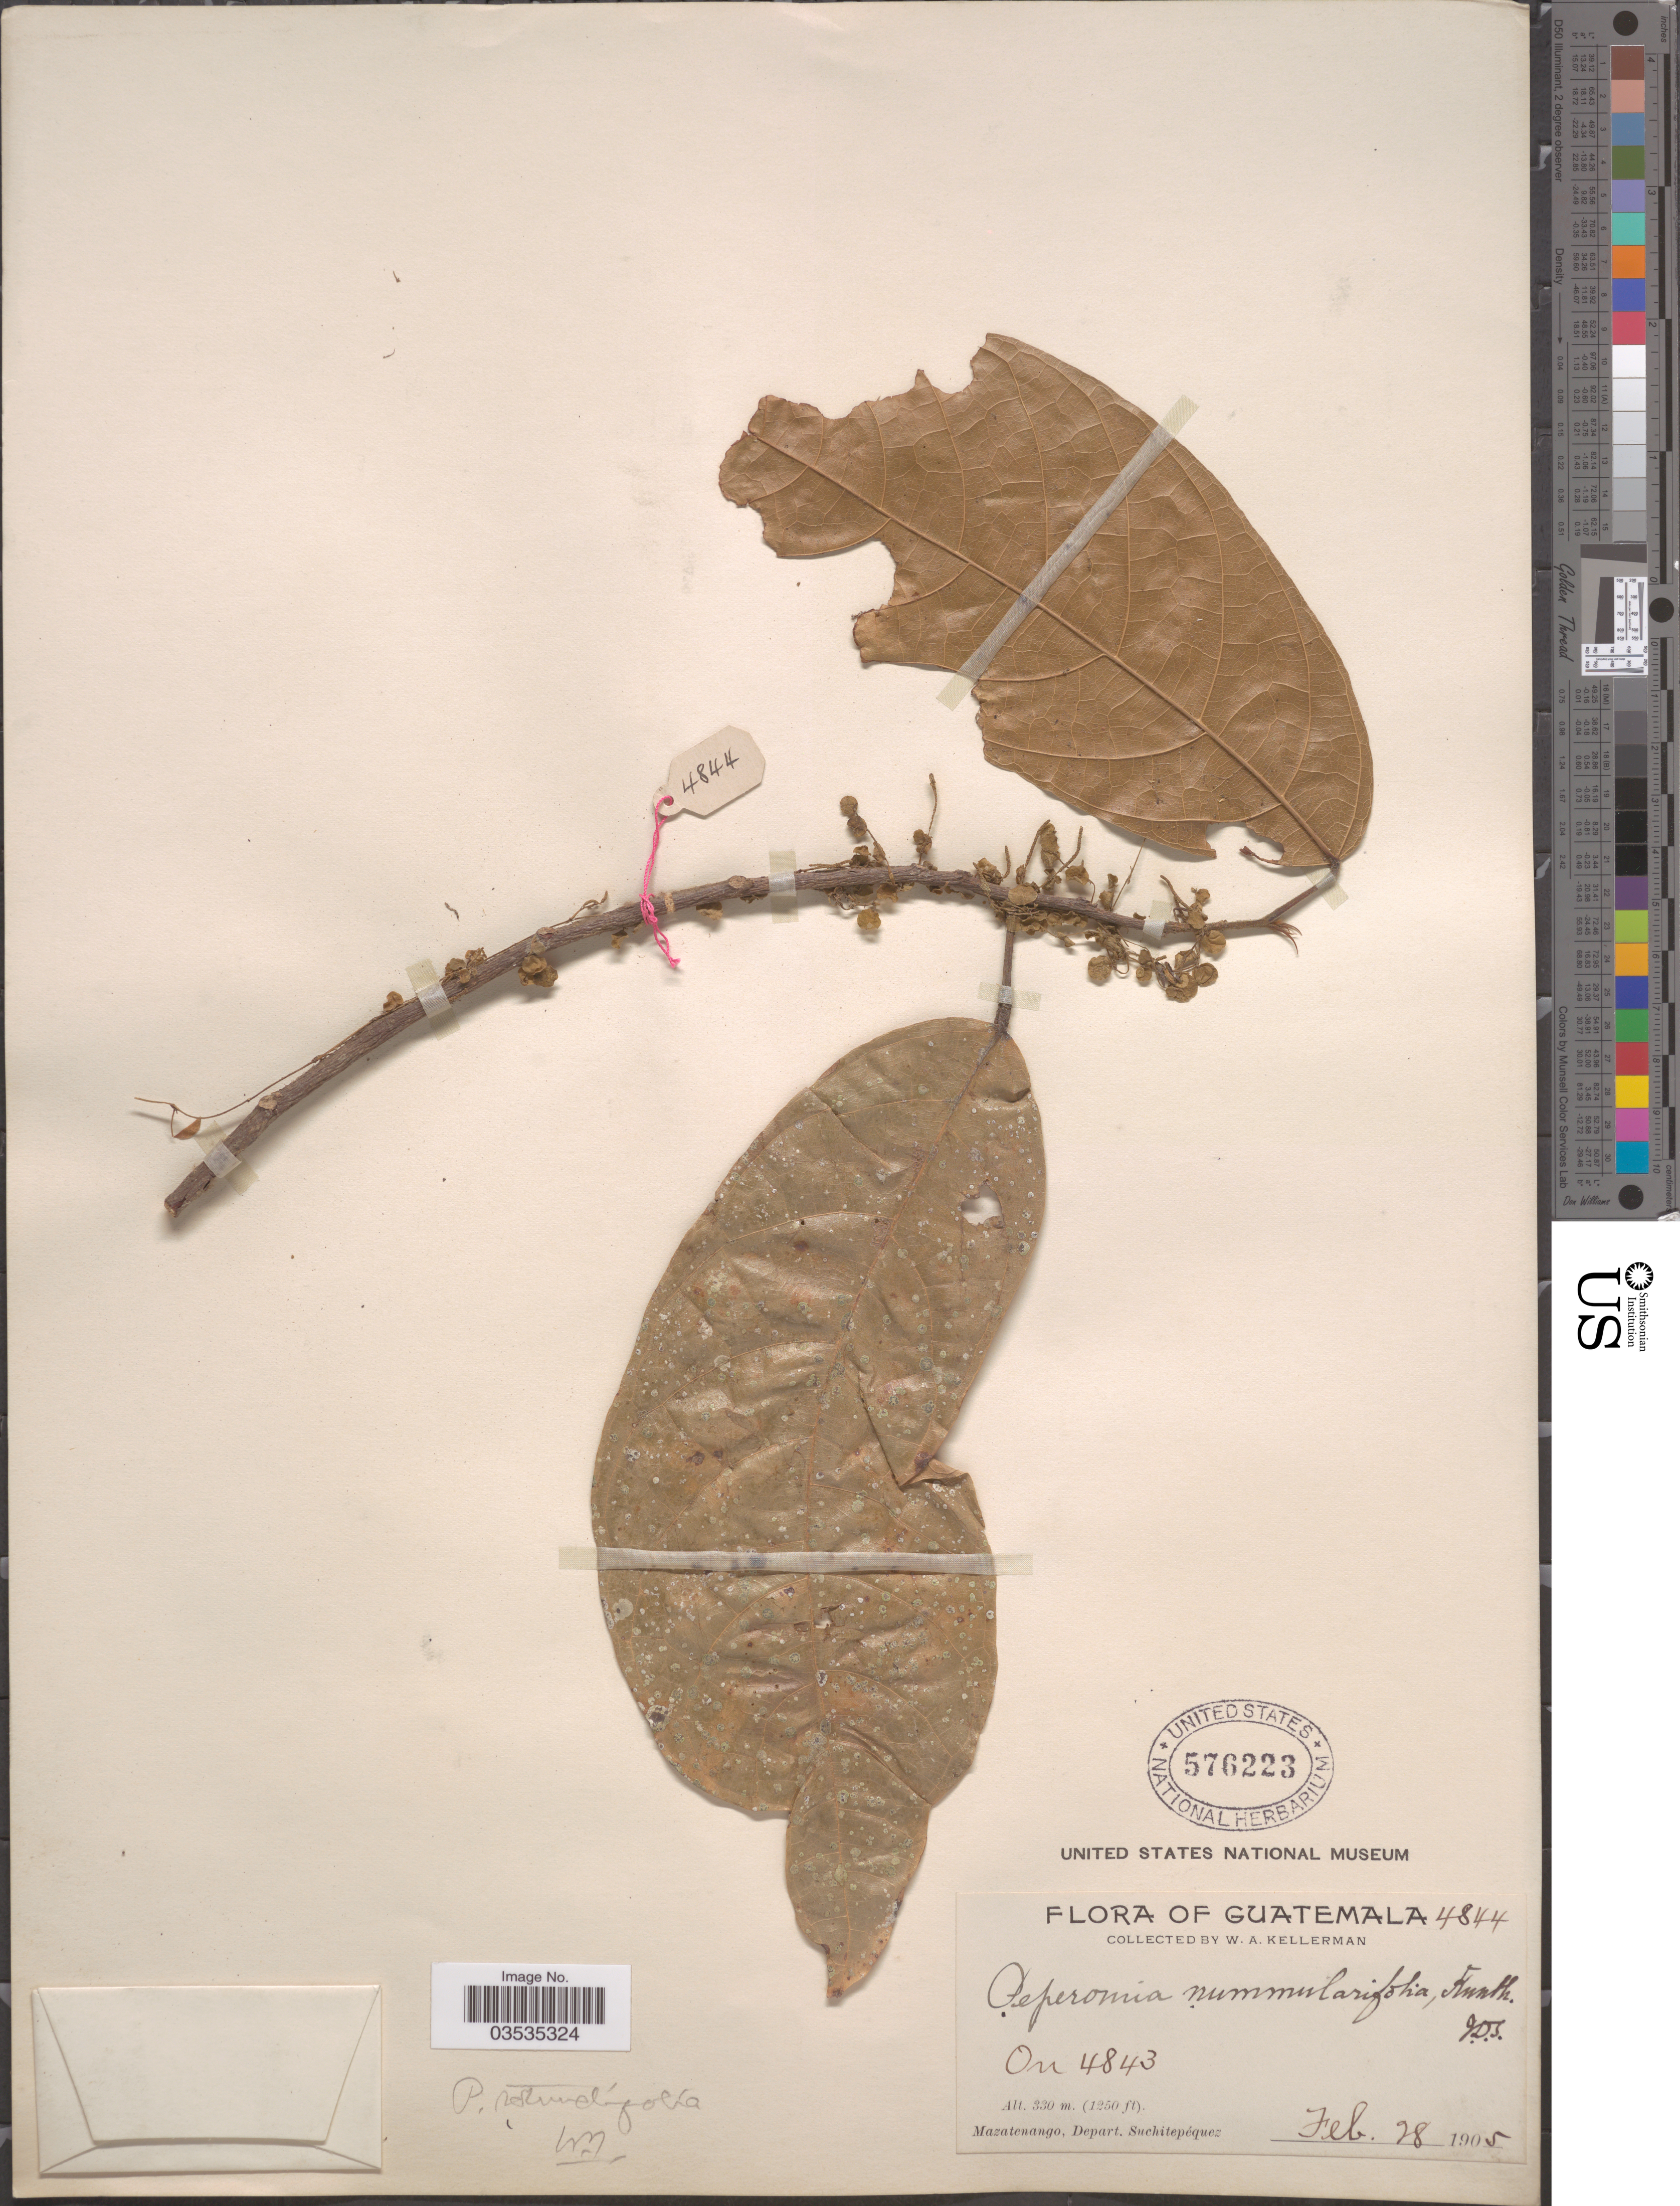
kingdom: Plantae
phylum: Tracheophyta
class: Magnoliopsida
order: Piperales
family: Piperaceae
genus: Peperomia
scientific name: Peperomia rotundifolia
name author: (L.) Kunth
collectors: W. Kellerman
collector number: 4844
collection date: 1905-02-28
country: Guatemala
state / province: Suchitepequez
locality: Mazatenango, Depart. Suchitepéquez.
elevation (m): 330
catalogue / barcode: US 576223